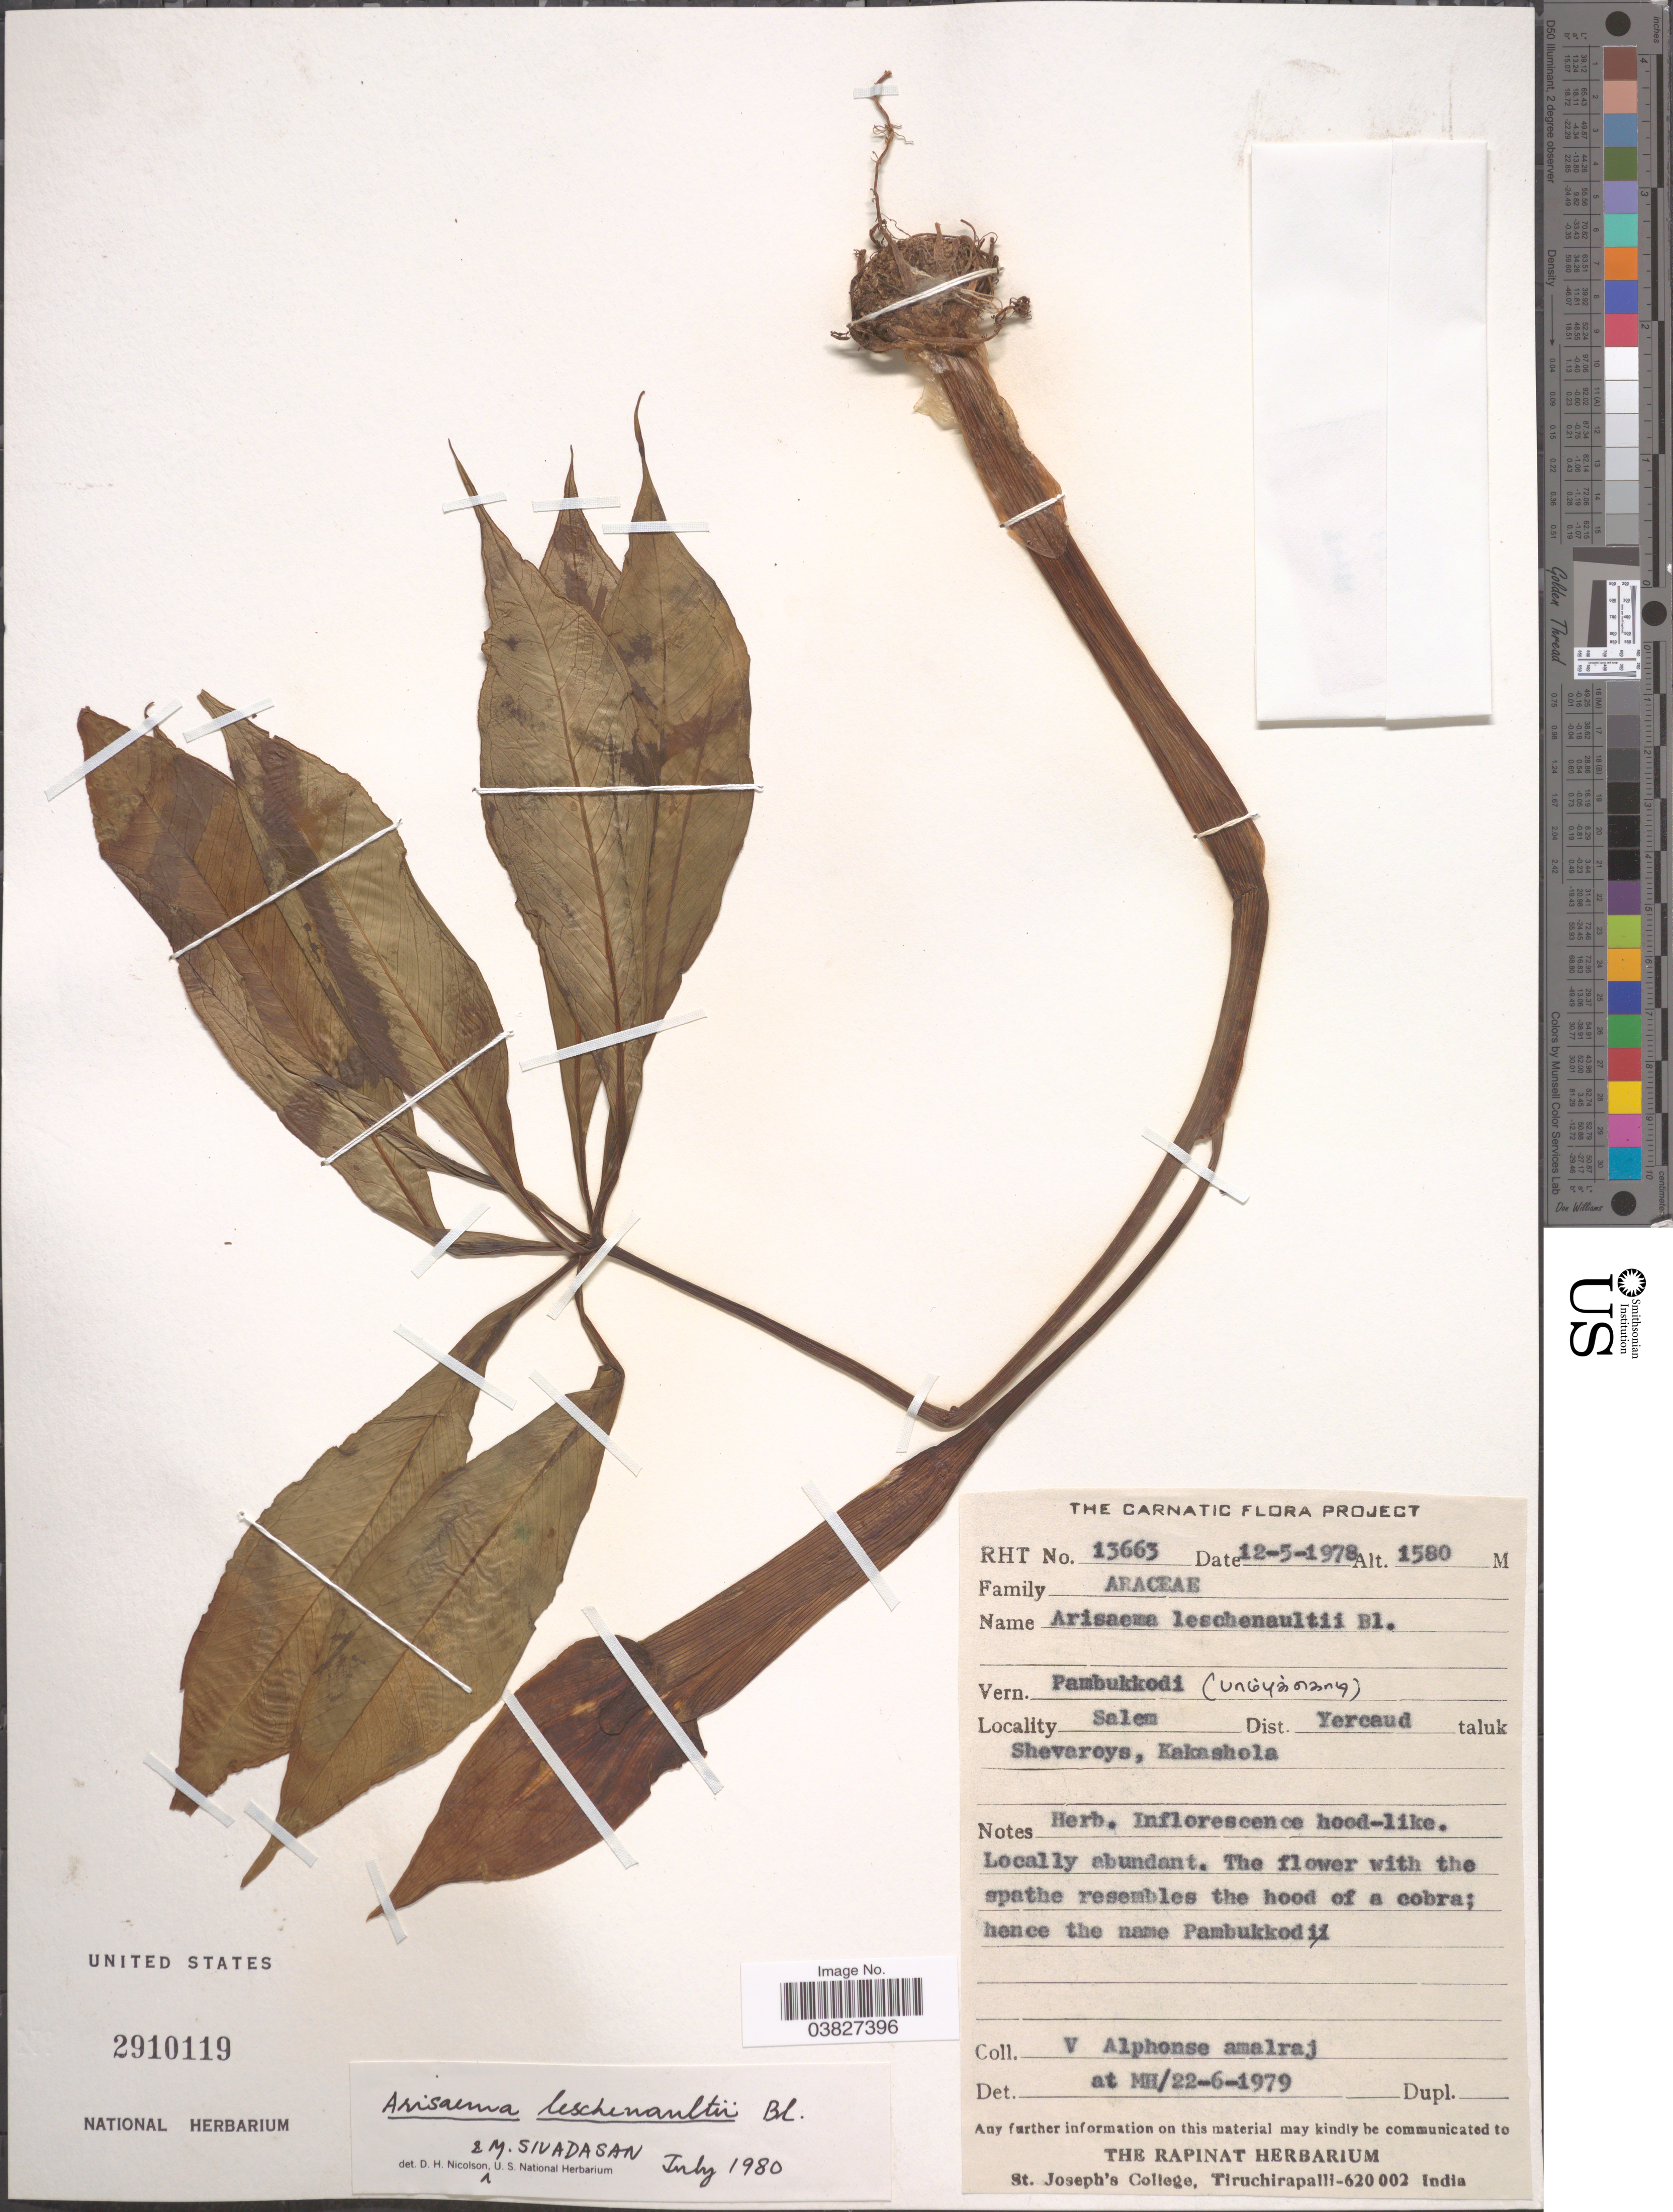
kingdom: Plantae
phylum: Tracheophyta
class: Liliopsida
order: Alismatales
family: Araceae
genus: Arisaema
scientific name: Arisaema leschenaultii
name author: Blume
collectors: V. Amalraj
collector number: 13663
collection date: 1978-05-12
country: India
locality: Salem. Dist. Yercaud taluk. Shevaroys, Kakashola.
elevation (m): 1580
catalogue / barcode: US 2910119